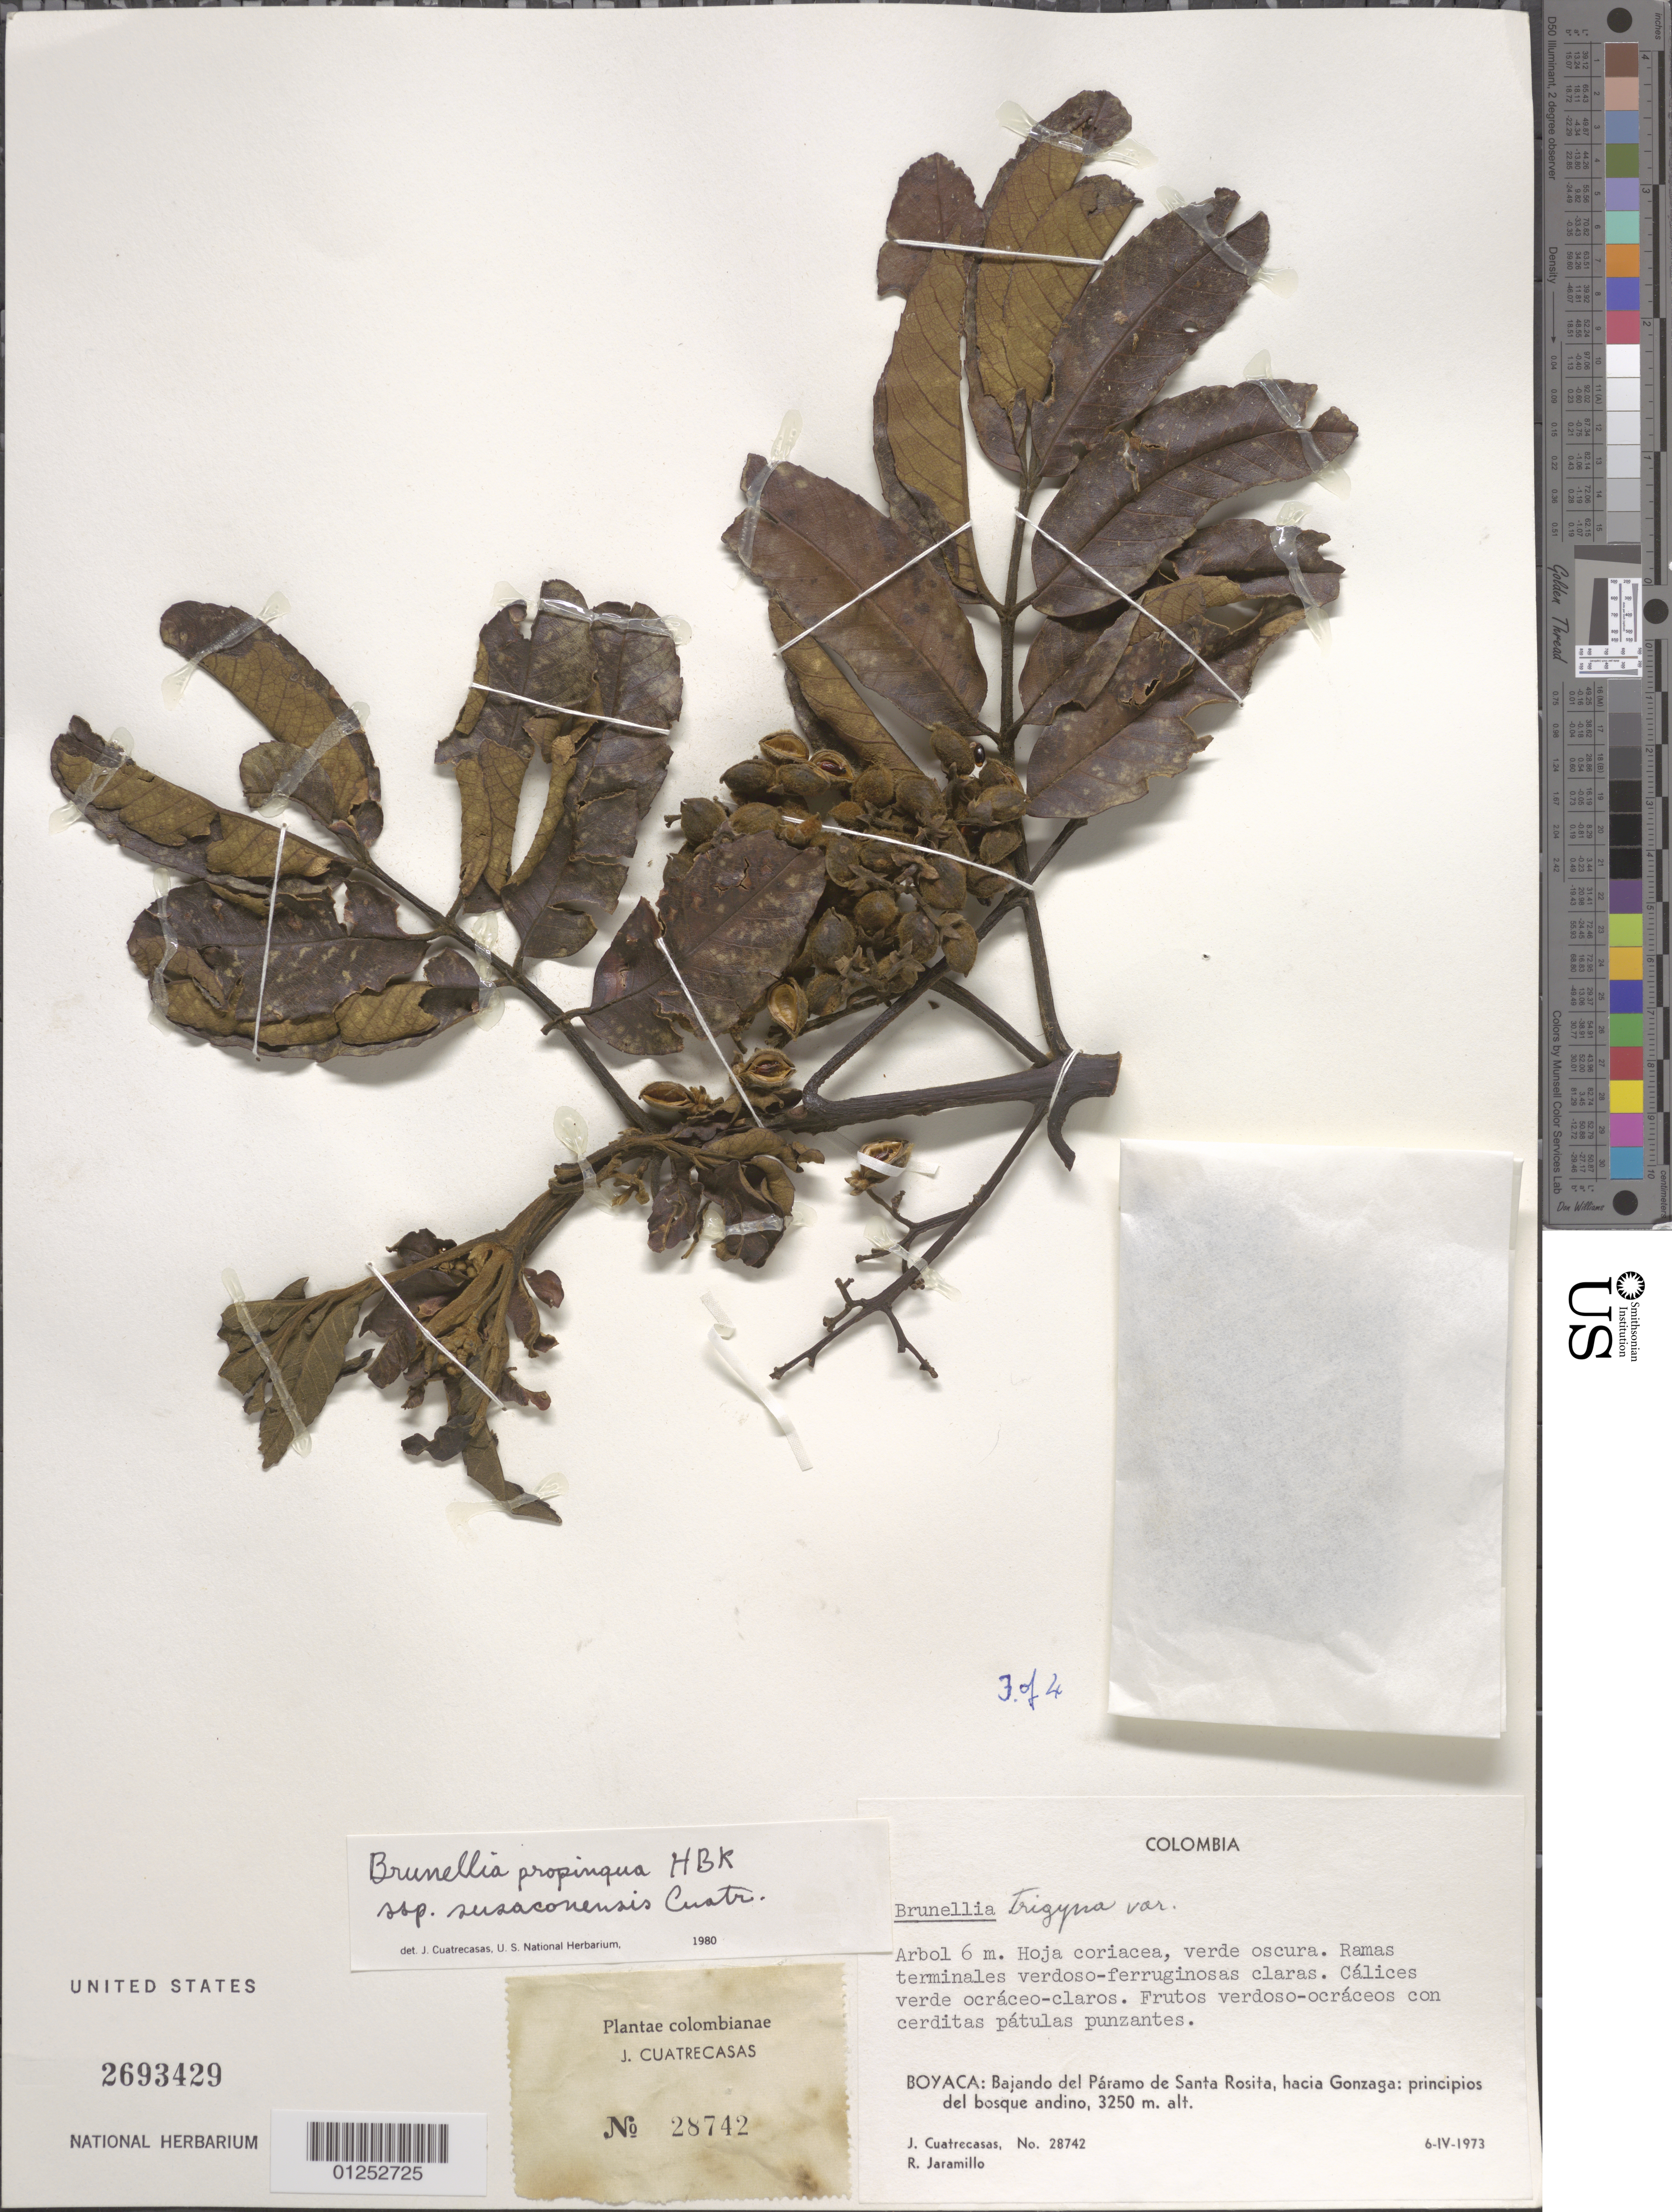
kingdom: Plantae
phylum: Tracheophyta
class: Magnoliopsida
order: Oxalidales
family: Brunelliaceae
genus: Brunellia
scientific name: Brunellia propinqua subsp. susaconensis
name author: Cuatrec.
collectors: J. Cuatrecasas & R. Jaramillo M.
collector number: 28742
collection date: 1973-04-06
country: Colombia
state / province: Boyacá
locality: Bajando del Páramo de Santa Rosita, hacia Gonzaga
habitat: Principios del bosque andino.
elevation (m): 3250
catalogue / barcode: US 2693429